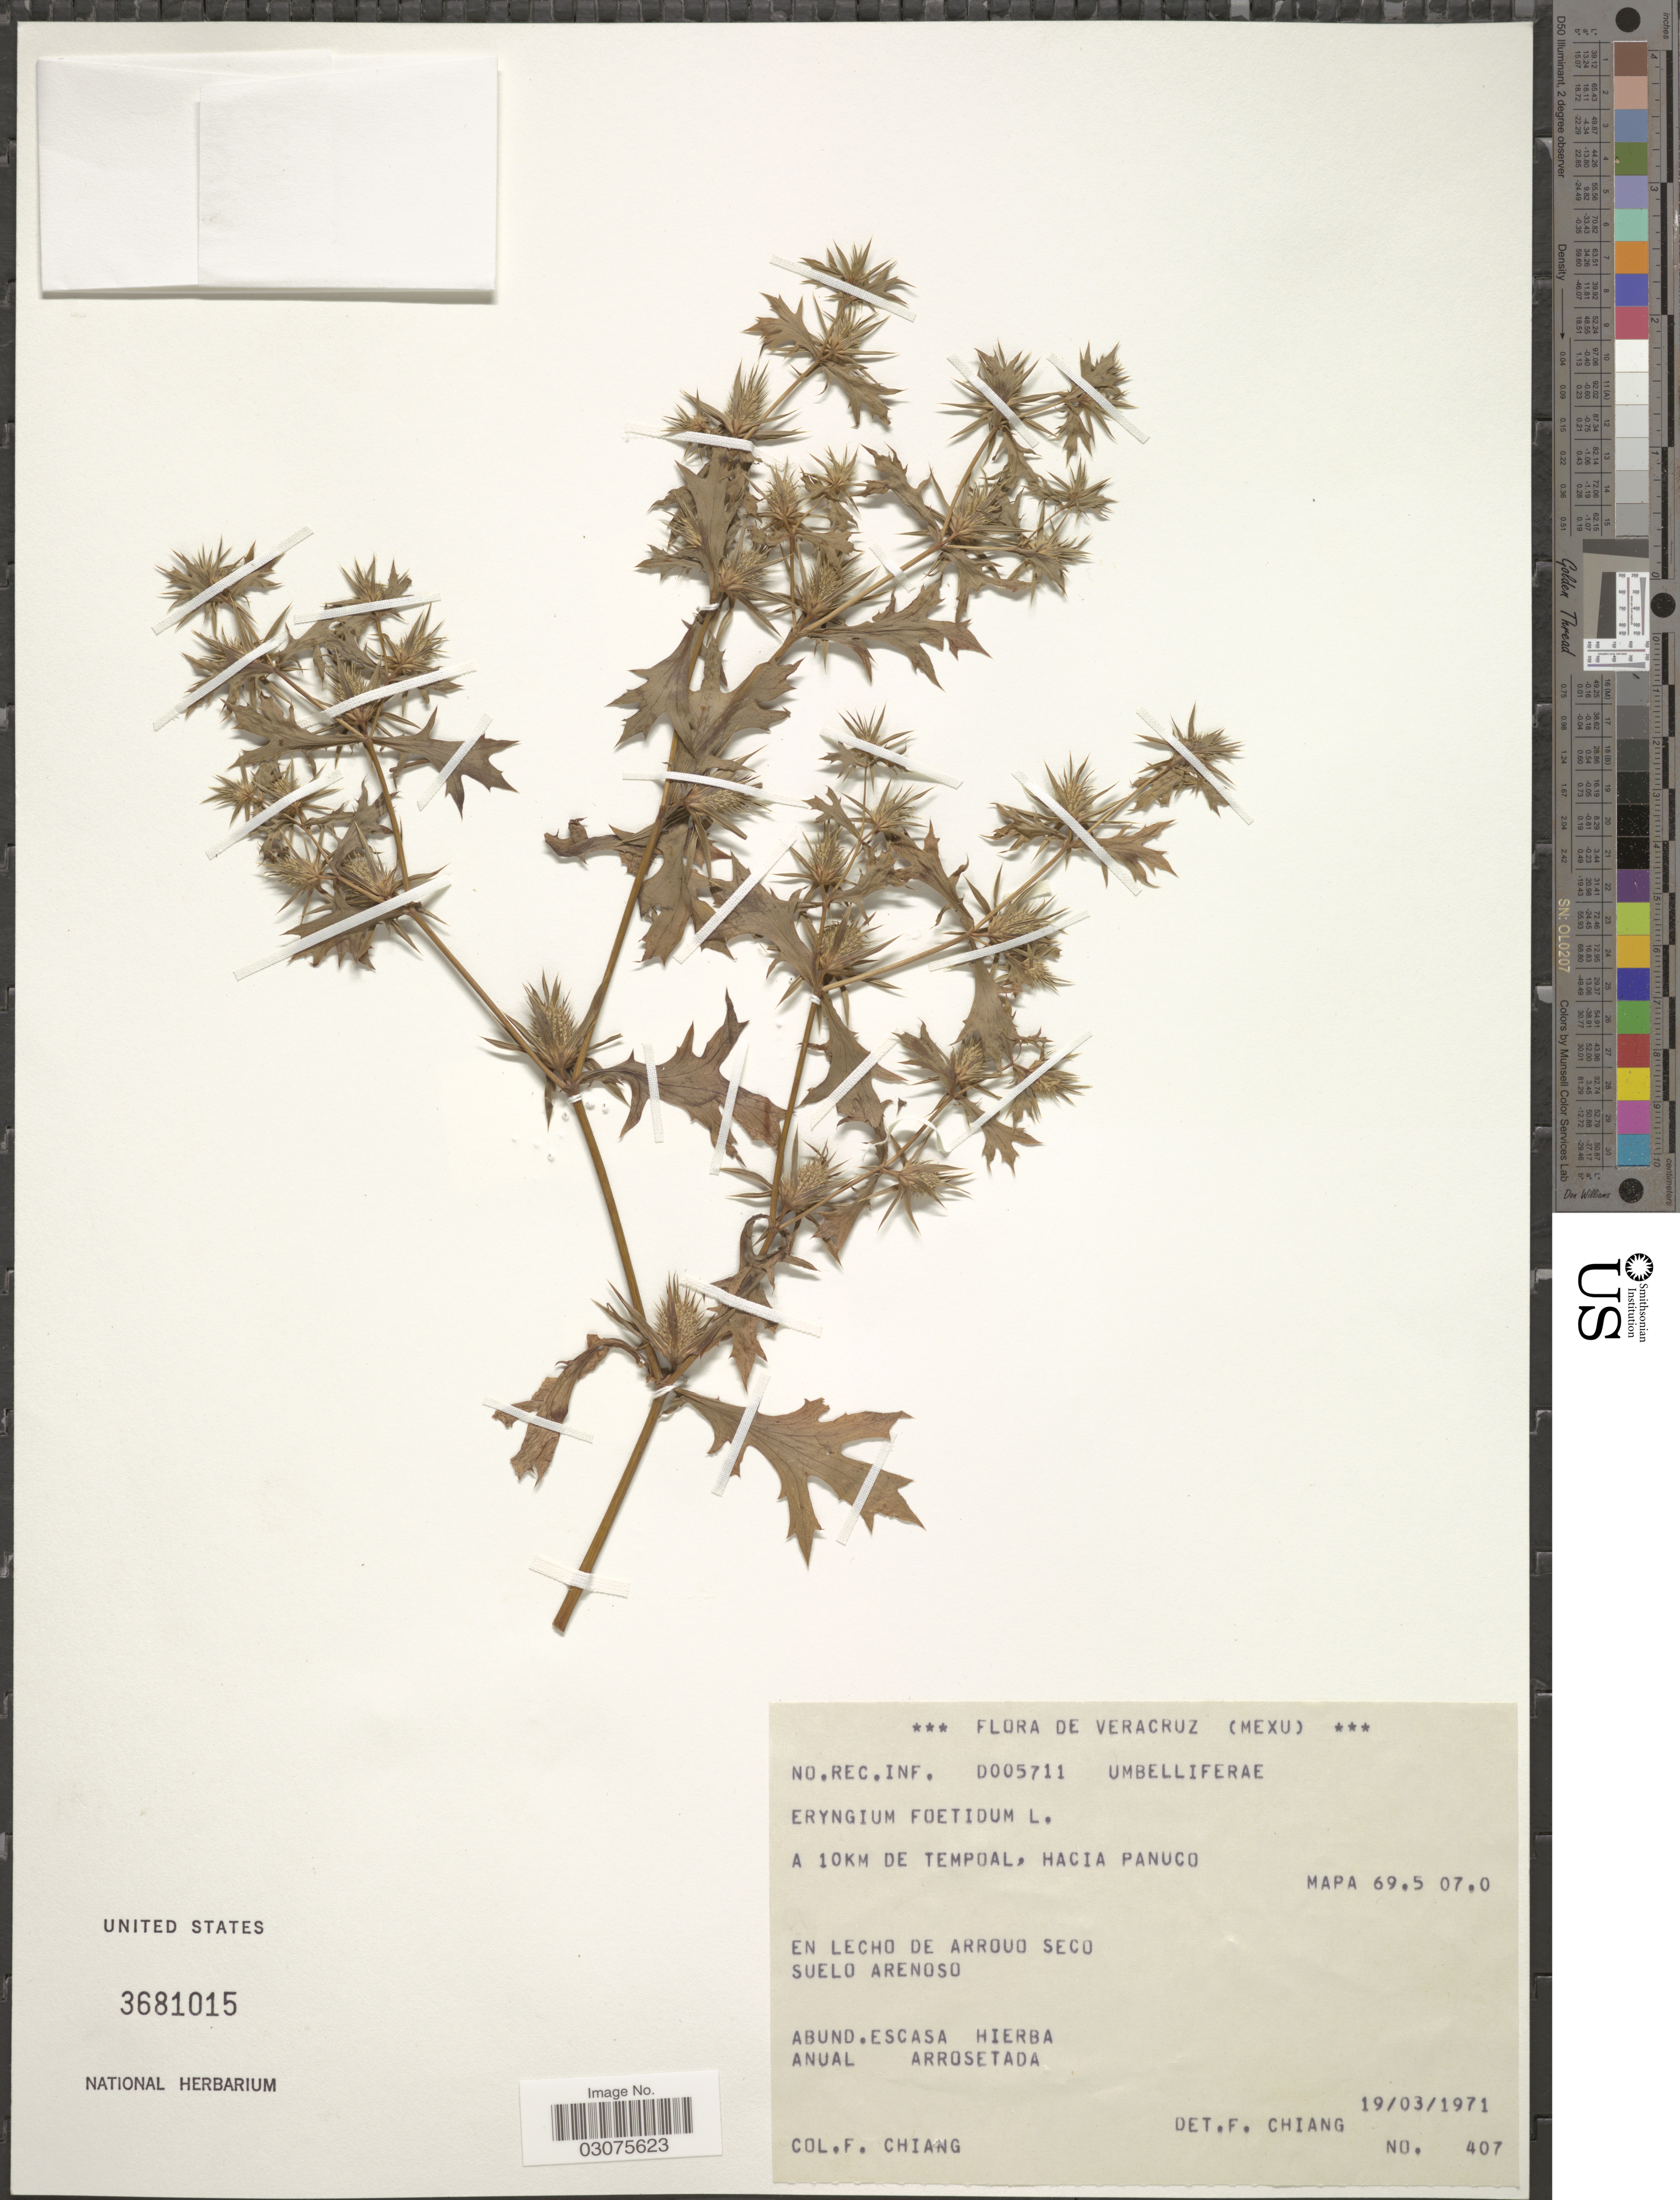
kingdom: Plantae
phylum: Tracheophyta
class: Magnoliopsida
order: Apiales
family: Apiaceae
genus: Eryngium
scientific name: Eryngium foetidum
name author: L.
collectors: F. Chiang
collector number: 407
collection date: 1971-03-19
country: Mexico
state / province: Veracruz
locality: Veracruz. A 10km de Tempoal, Hacia Panuco. Mapa 69.5 07.0.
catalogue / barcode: US 3681015